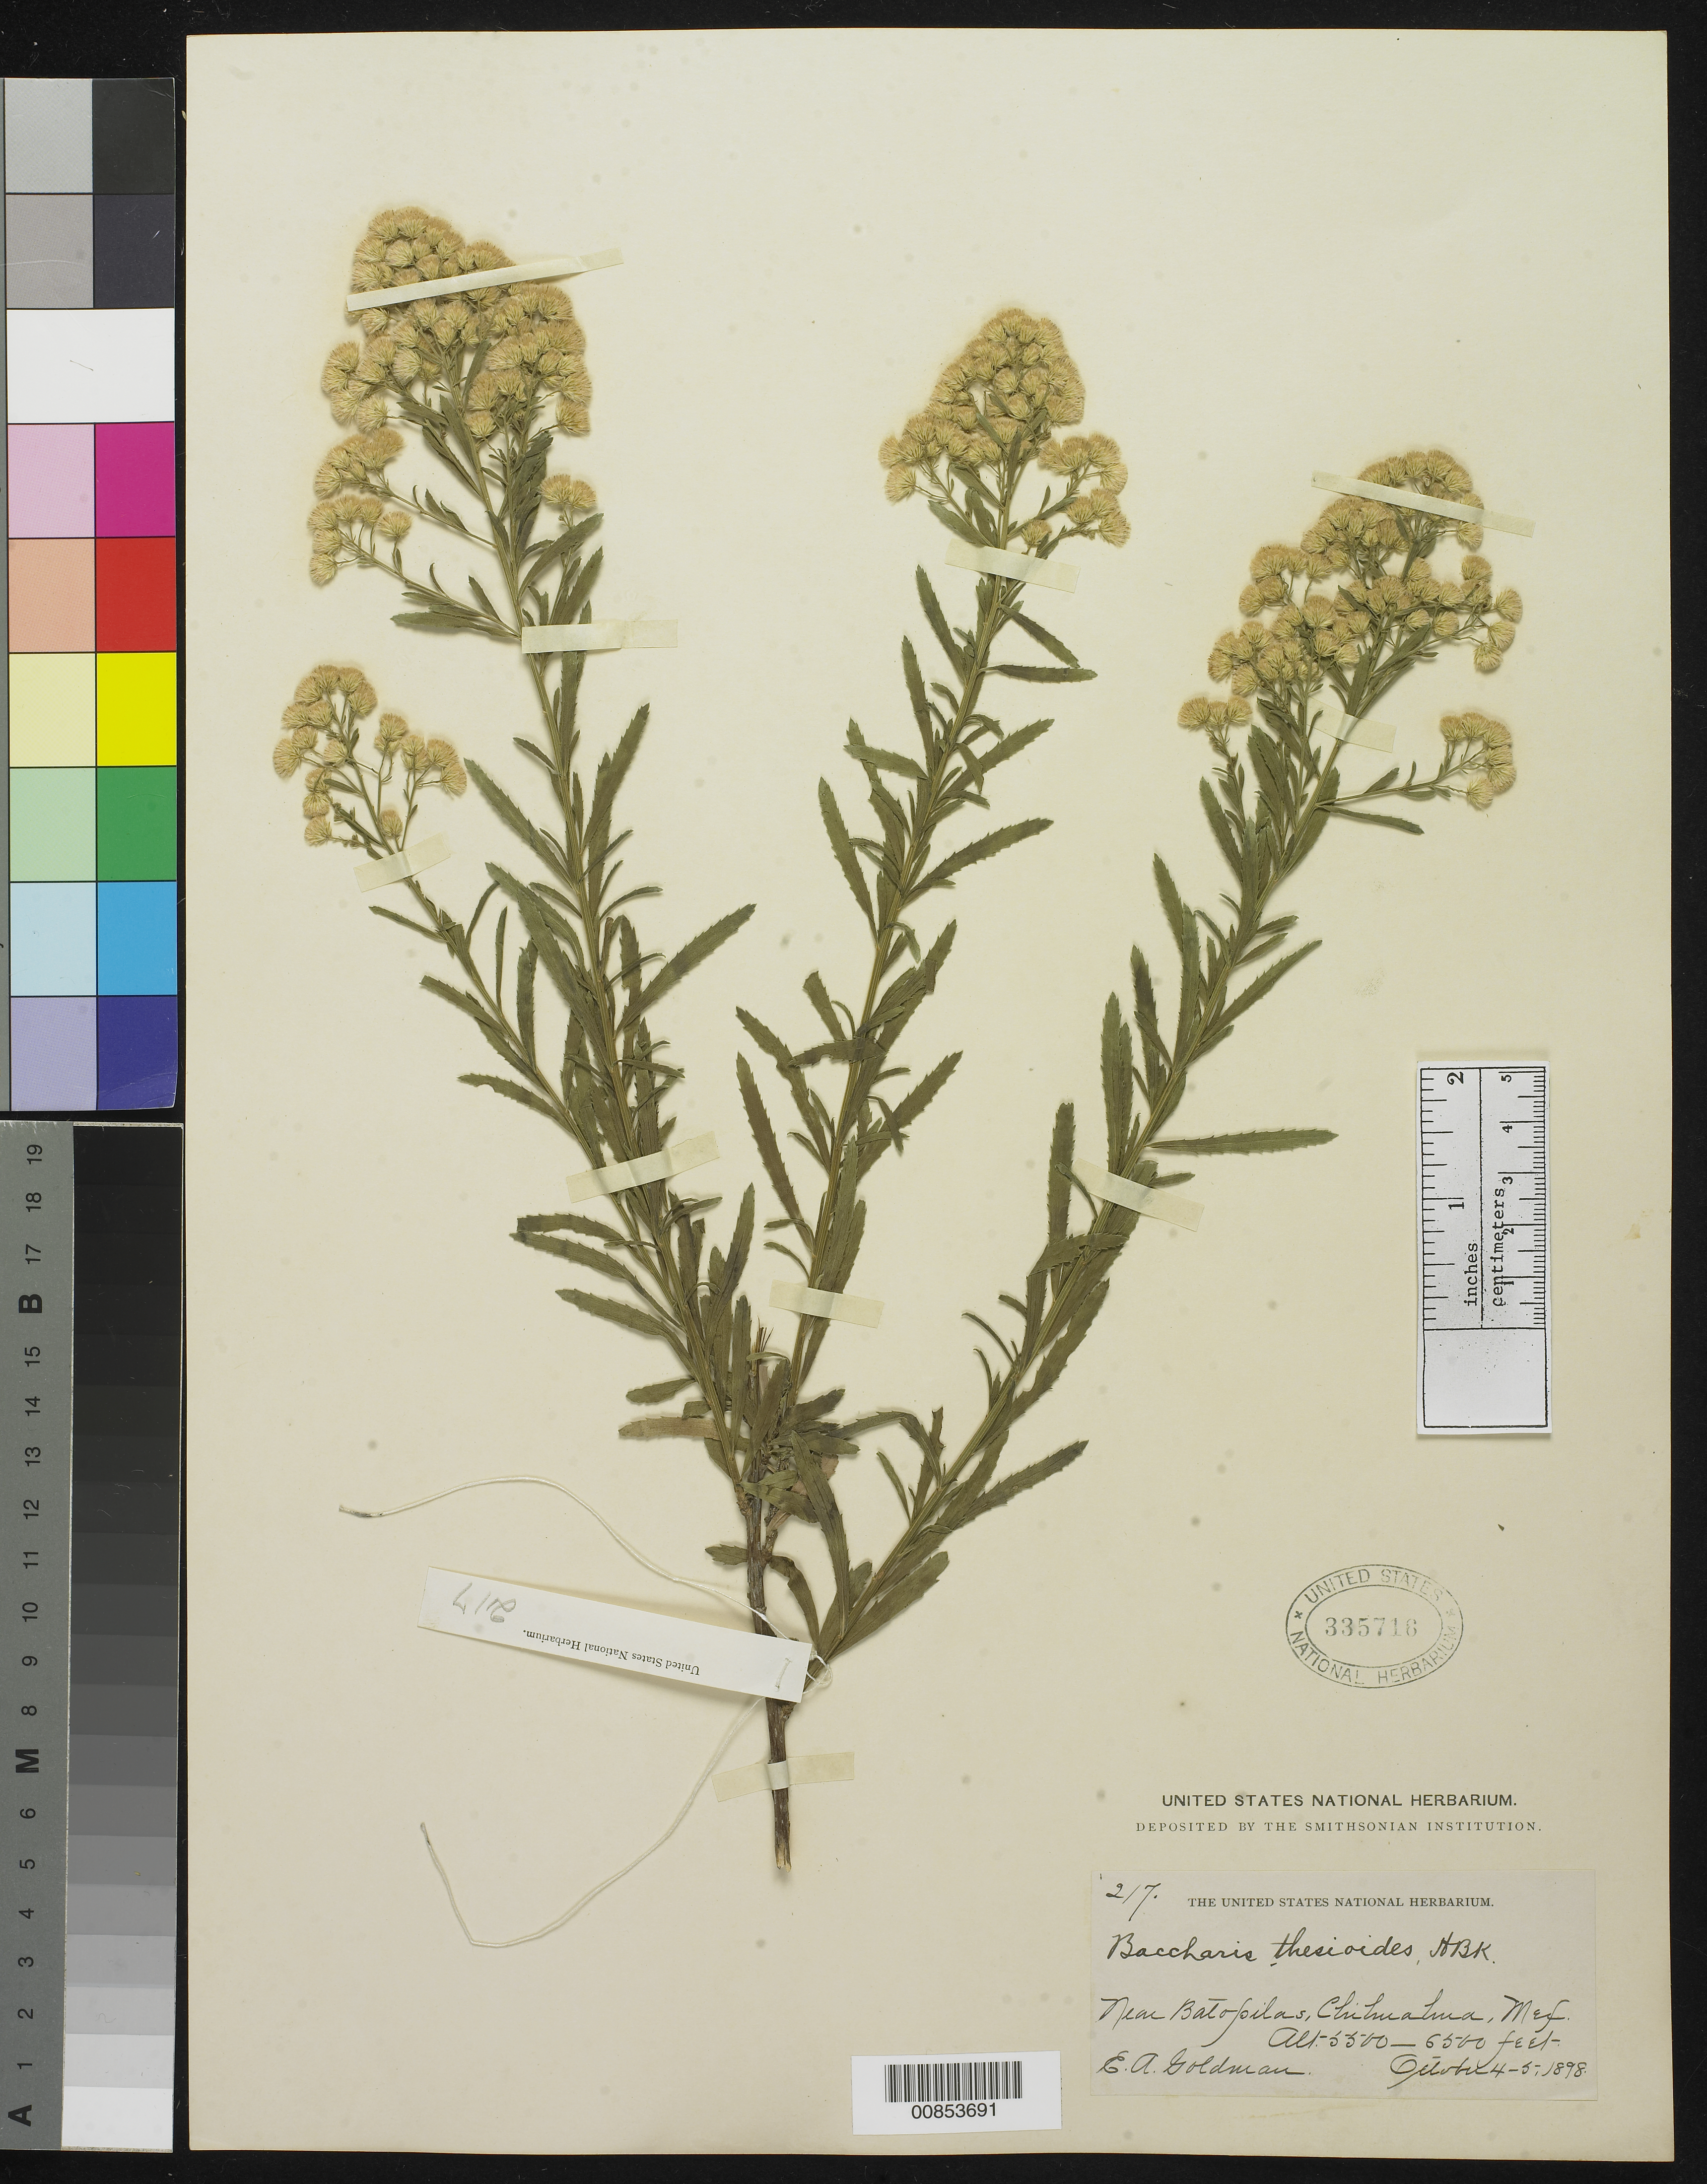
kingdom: Plantae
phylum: Tracheophyta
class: Magnoliopsida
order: Asterales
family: Asteraceae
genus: Baccharis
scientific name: Baccharis thesioides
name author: Kunth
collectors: E. A. Goldman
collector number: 217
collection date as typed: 04 Oct 1898 to 05 Oct 1898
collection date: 1898-10-04/1898-10-05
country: Mexico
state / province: Chihuahua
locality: Near Batopilas, Chihuahua.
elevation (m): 1676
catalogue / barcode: US 335716